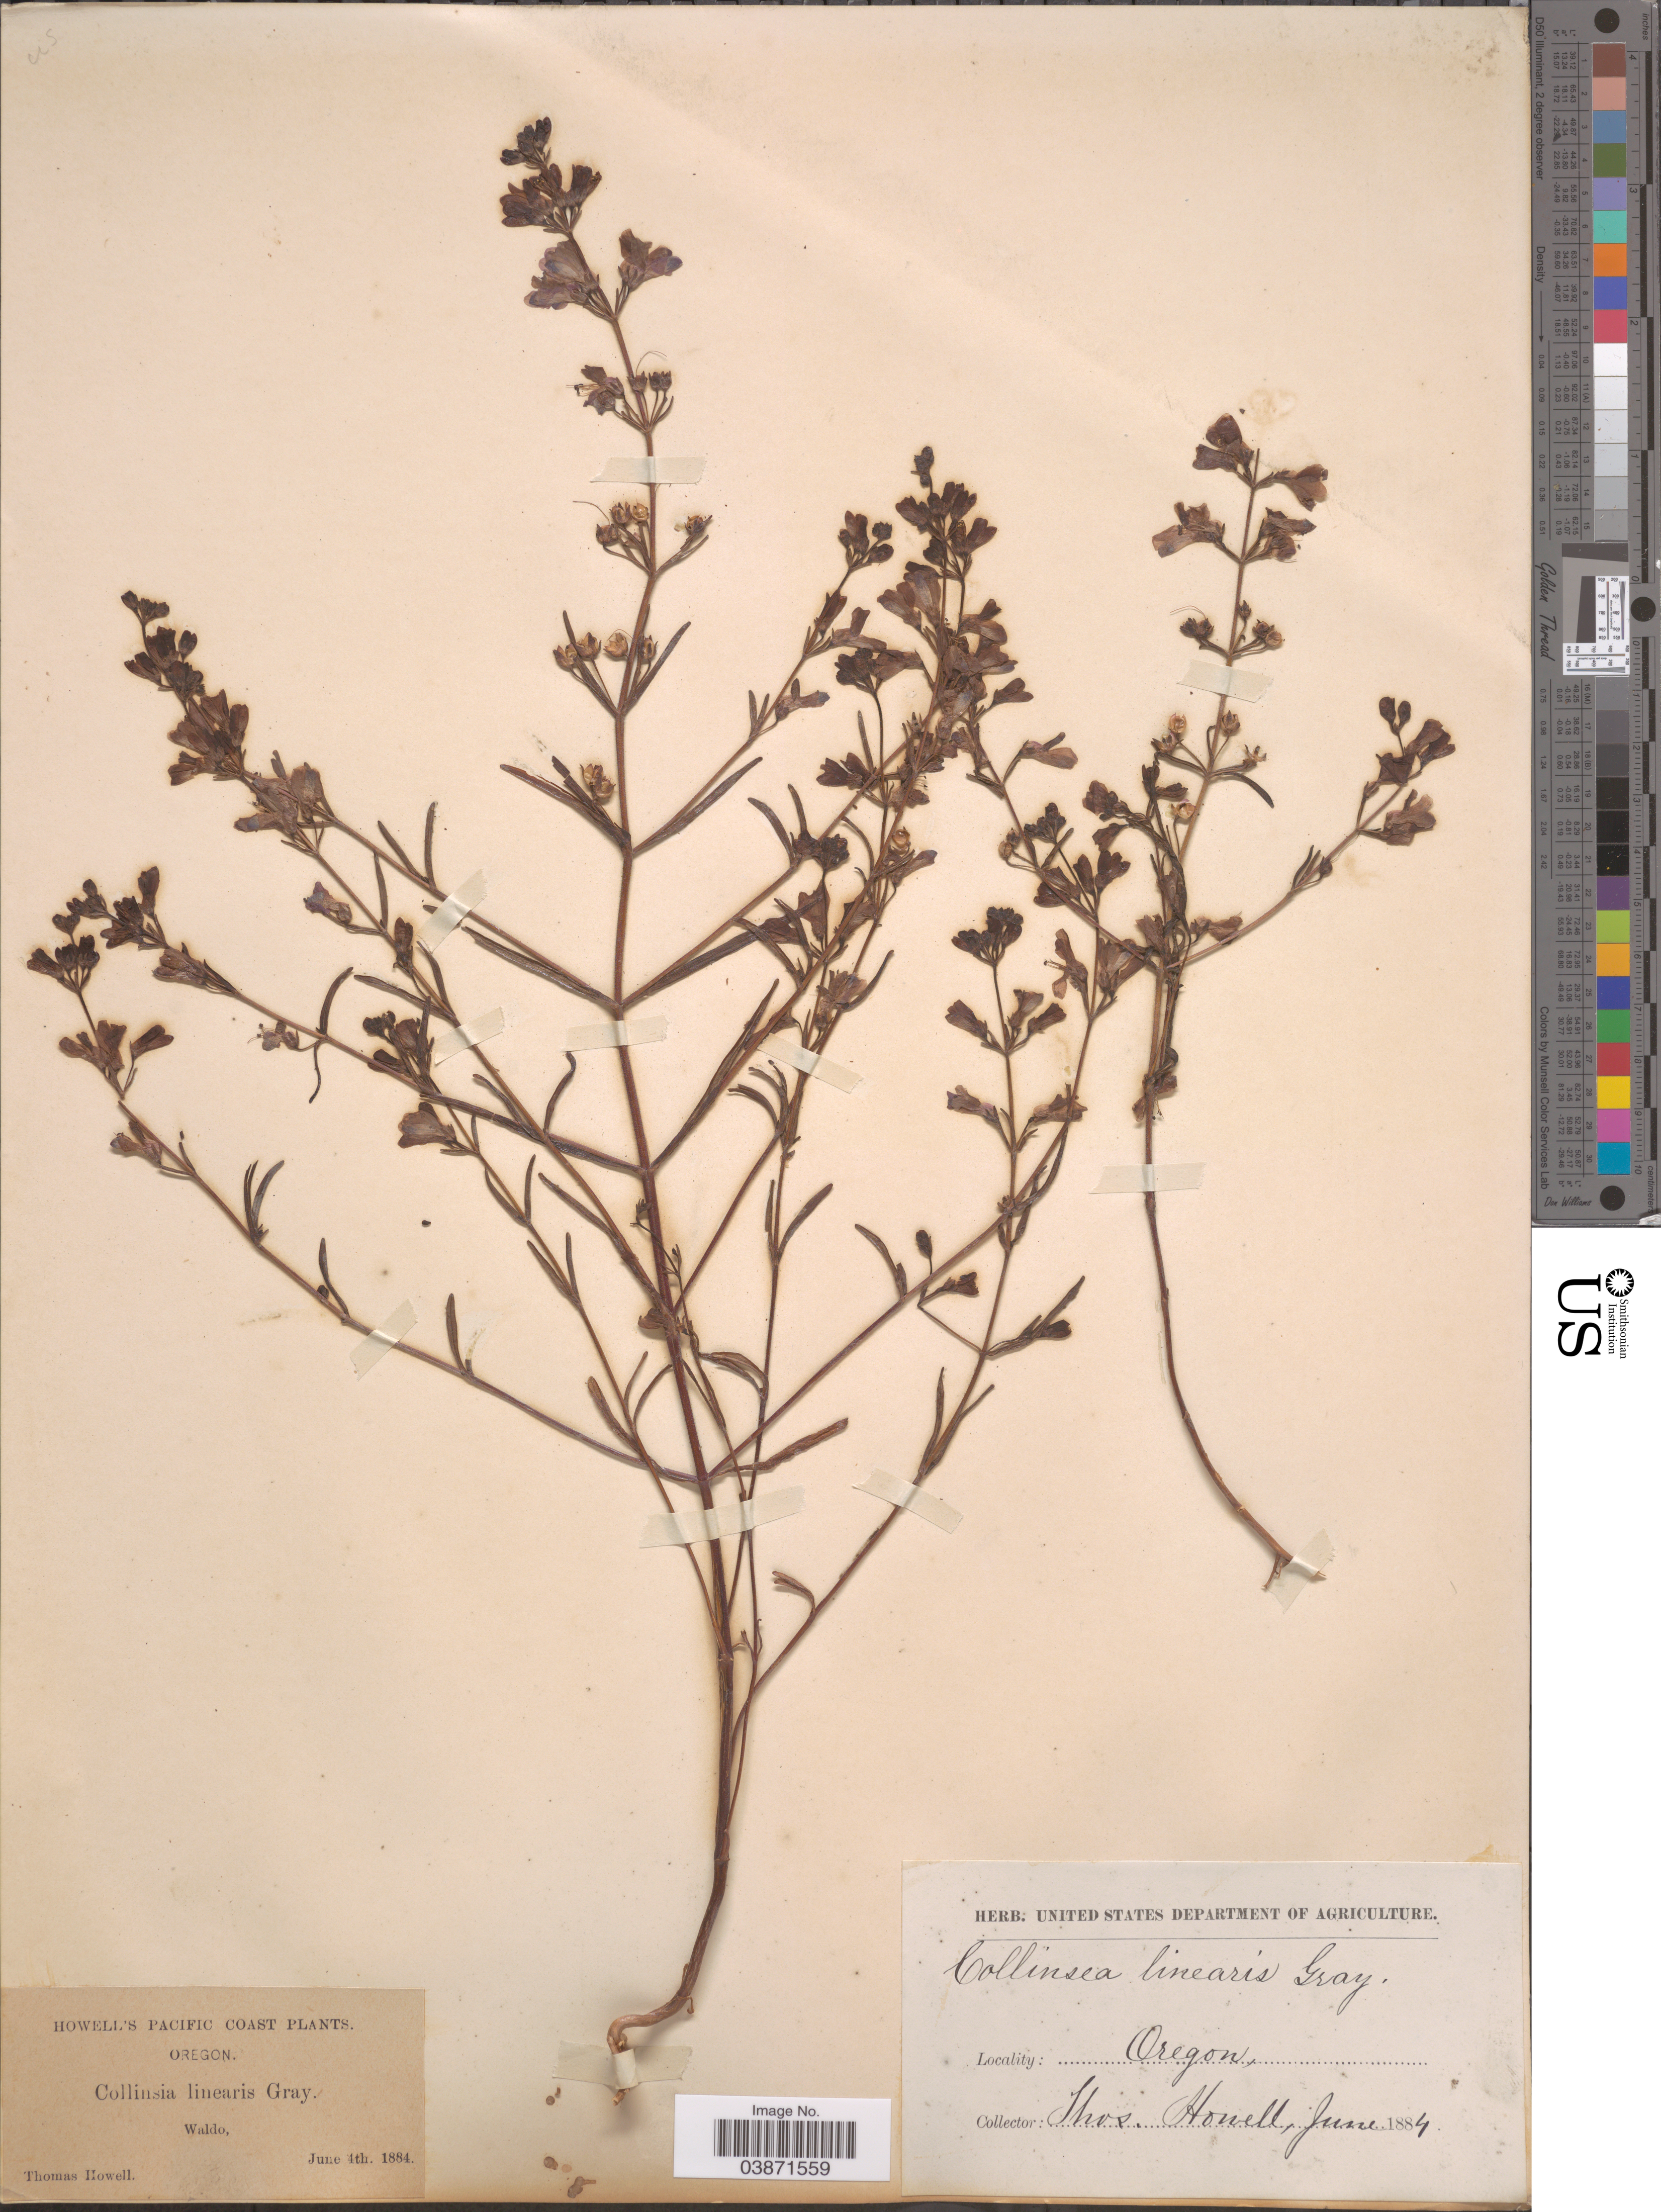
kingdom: Plantae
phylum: Tracheophyta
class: Magnoliopsida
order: Lamiales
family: Plantaginaceae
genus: Collinsia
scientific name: Collinsia rattanii var. linearis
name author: (A. Gray) Newsom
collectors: T. Howell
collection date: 1884-06-04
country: United States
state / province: Oregon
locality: Pacific Coast. Waldo.